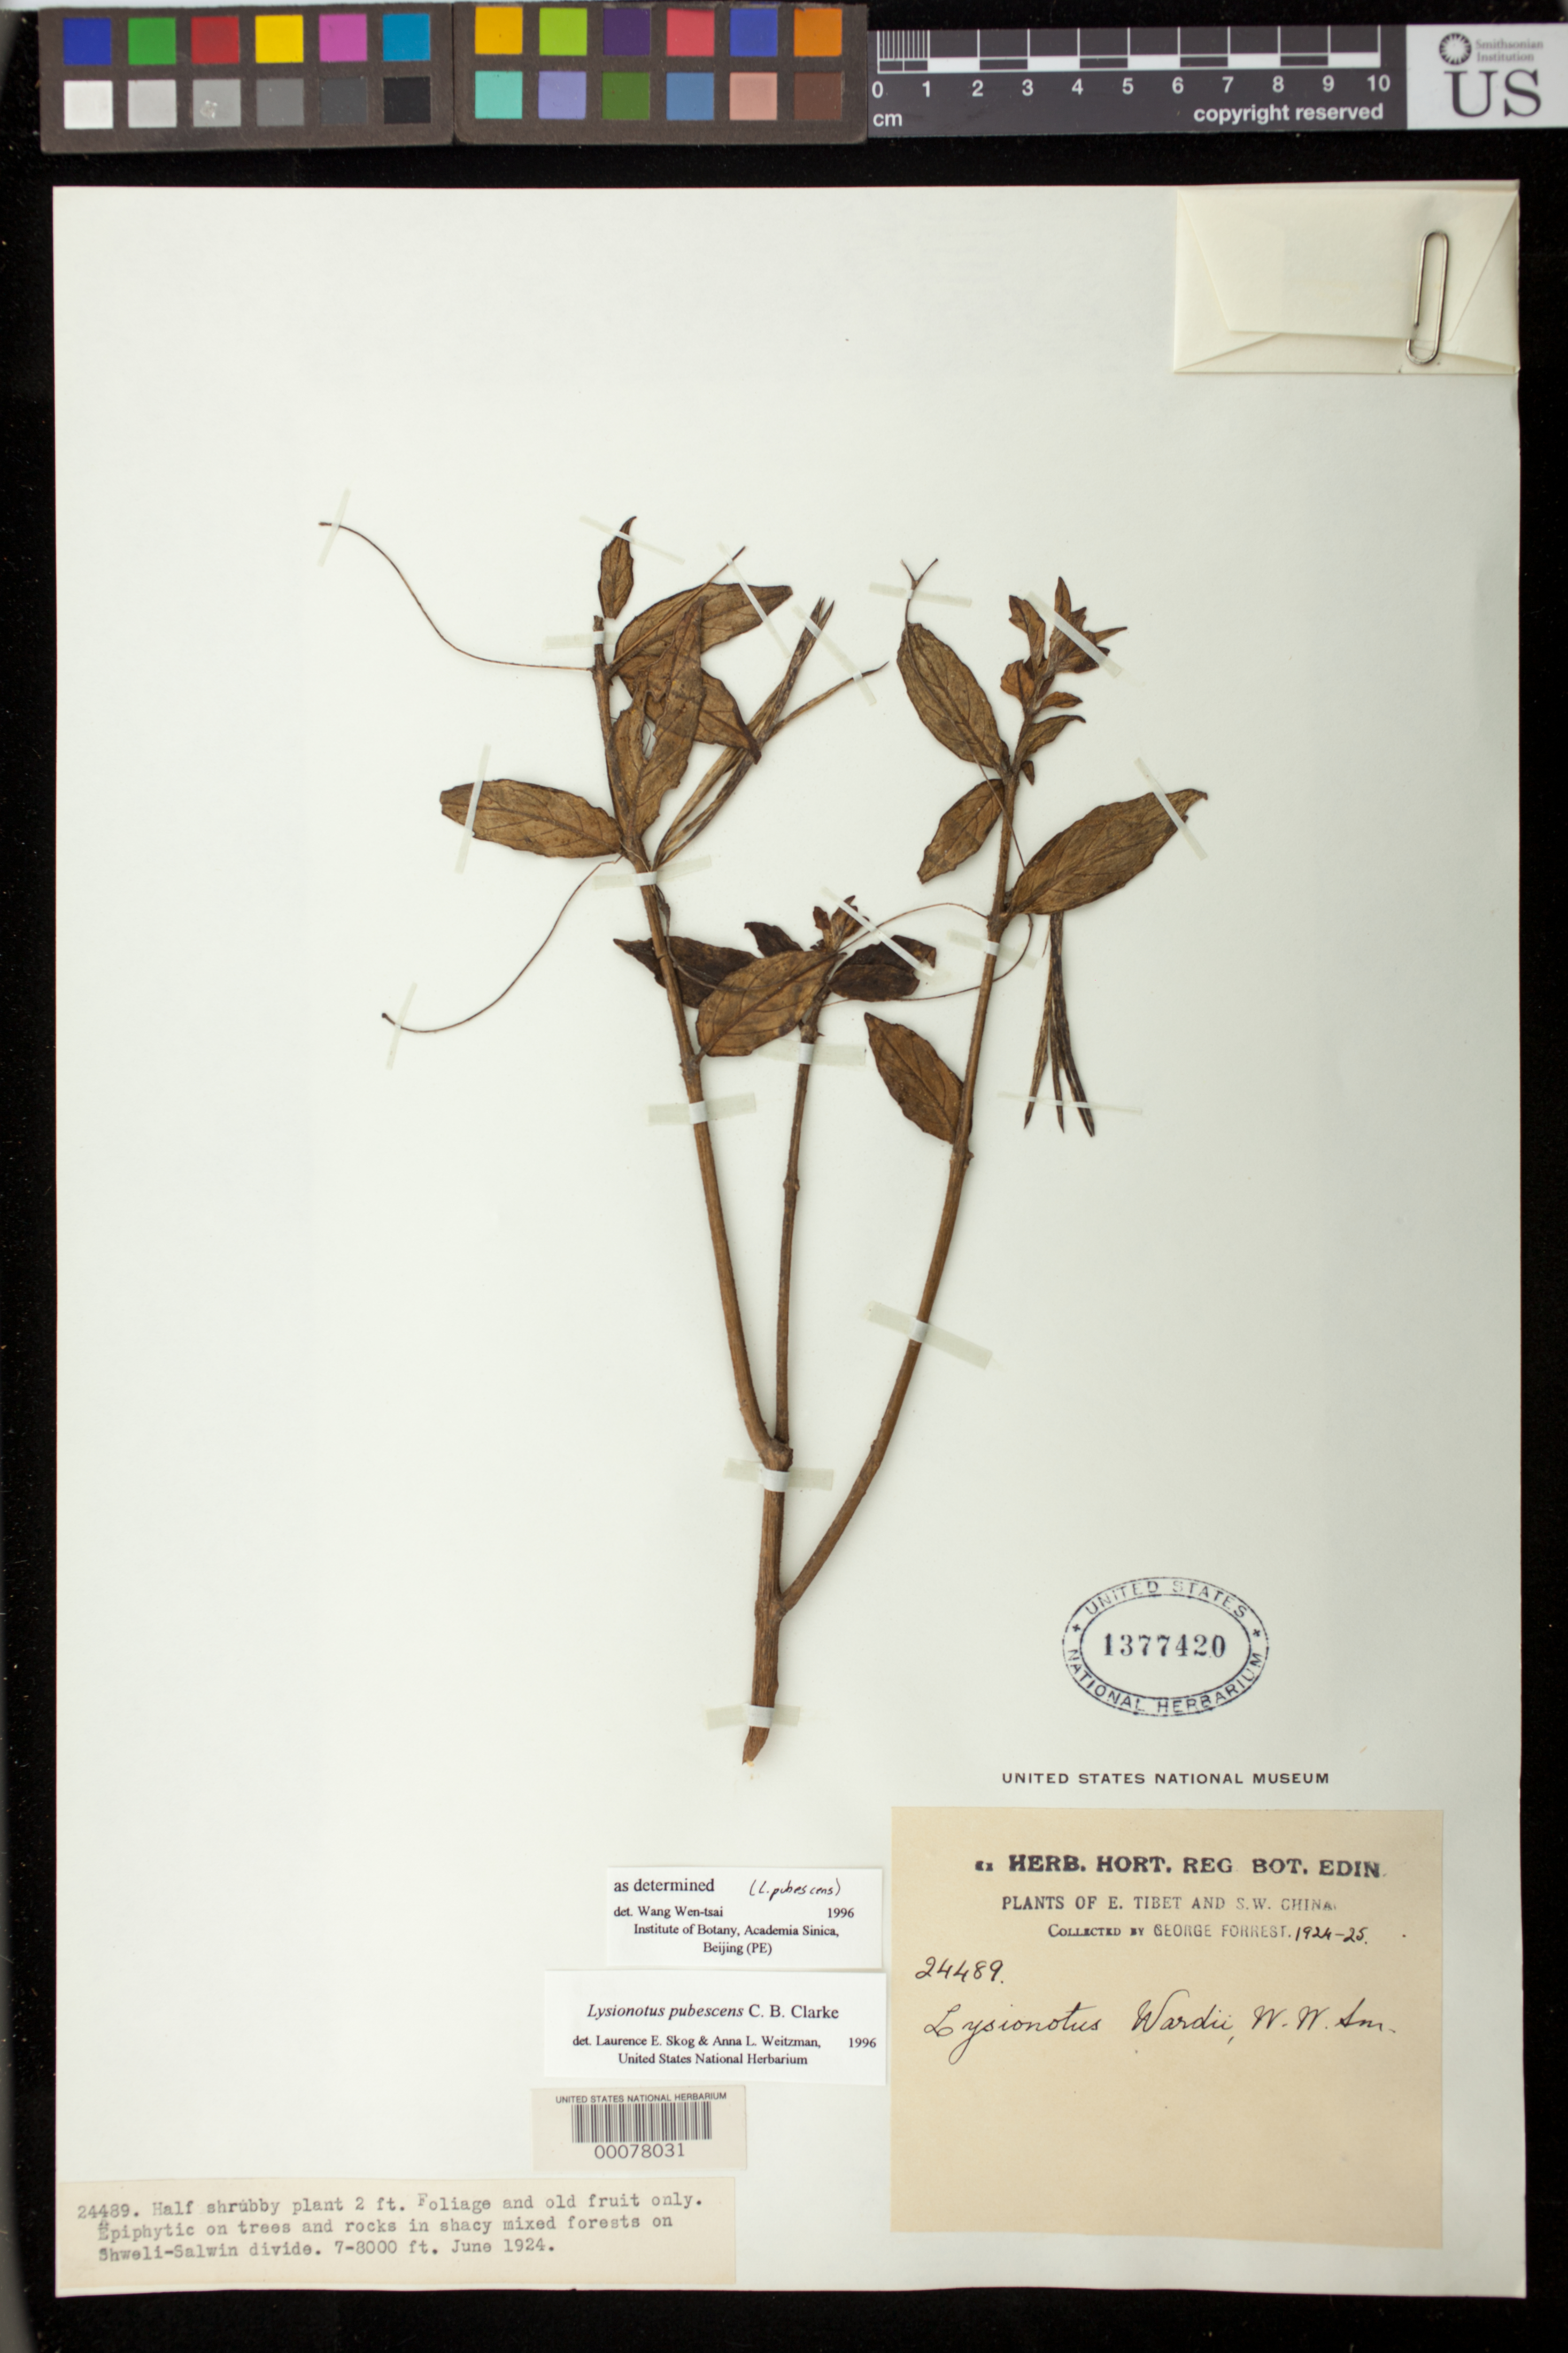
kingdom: Plantae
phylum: Tracheophyta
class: Magnoliopsida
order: Lamiales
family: Gesneriaceae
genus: Lysionotus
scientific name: Lysionotus pubescens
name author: C.B. Clarke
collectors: G. Forrest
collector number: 24489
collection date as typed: Jun 1924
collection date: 1924-06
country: China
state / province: Xizang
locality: On Shweli-Salwin divide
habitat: In shady mixed forests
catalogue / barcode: US 1377420